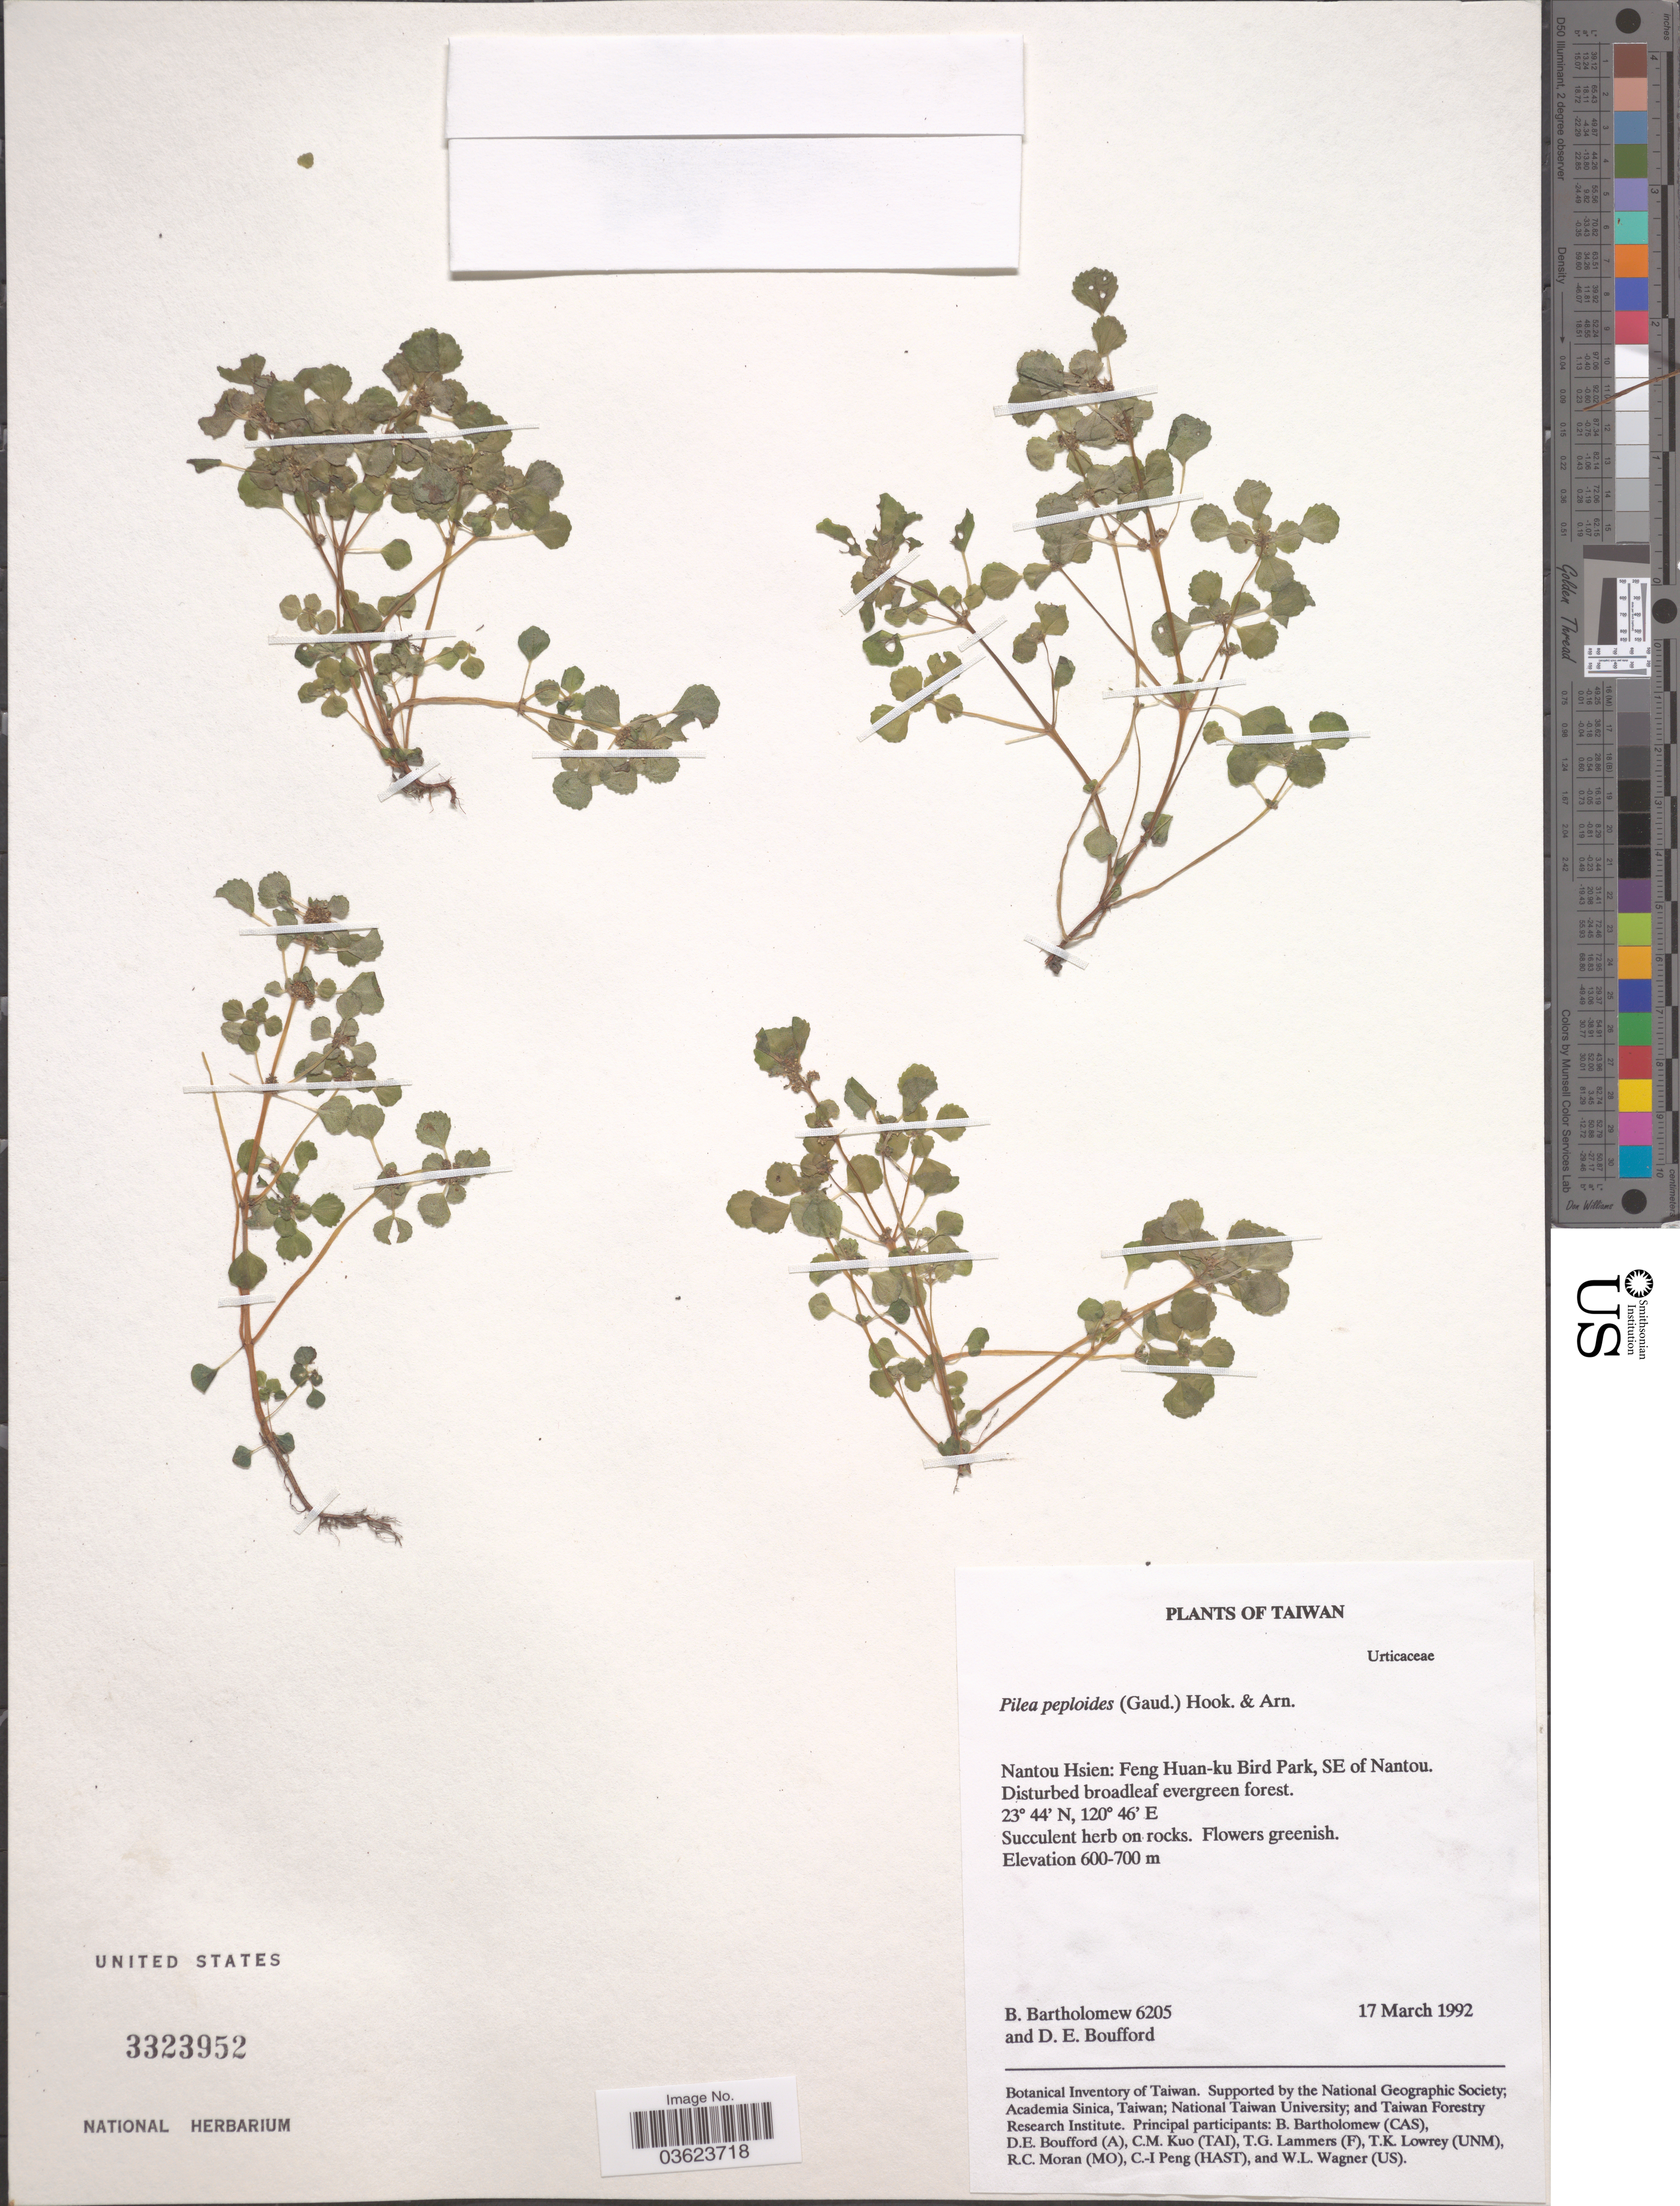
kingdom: Plantae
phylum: Tracheophyta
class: Magnoliopsida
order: Rosales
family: Urticaceae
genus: Pilea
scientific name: Pilea peploides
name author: (Gaudich.) Hook. & Arn.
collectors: B. Bartholomew & D. E. Boufford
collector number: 6205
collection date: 1992-03-17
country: Taiwan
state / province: Nantou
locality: Nantou Hsien: Feng Huan-ku Bird Park, SE of Nantou.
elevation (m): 600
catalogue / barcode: US 3323952